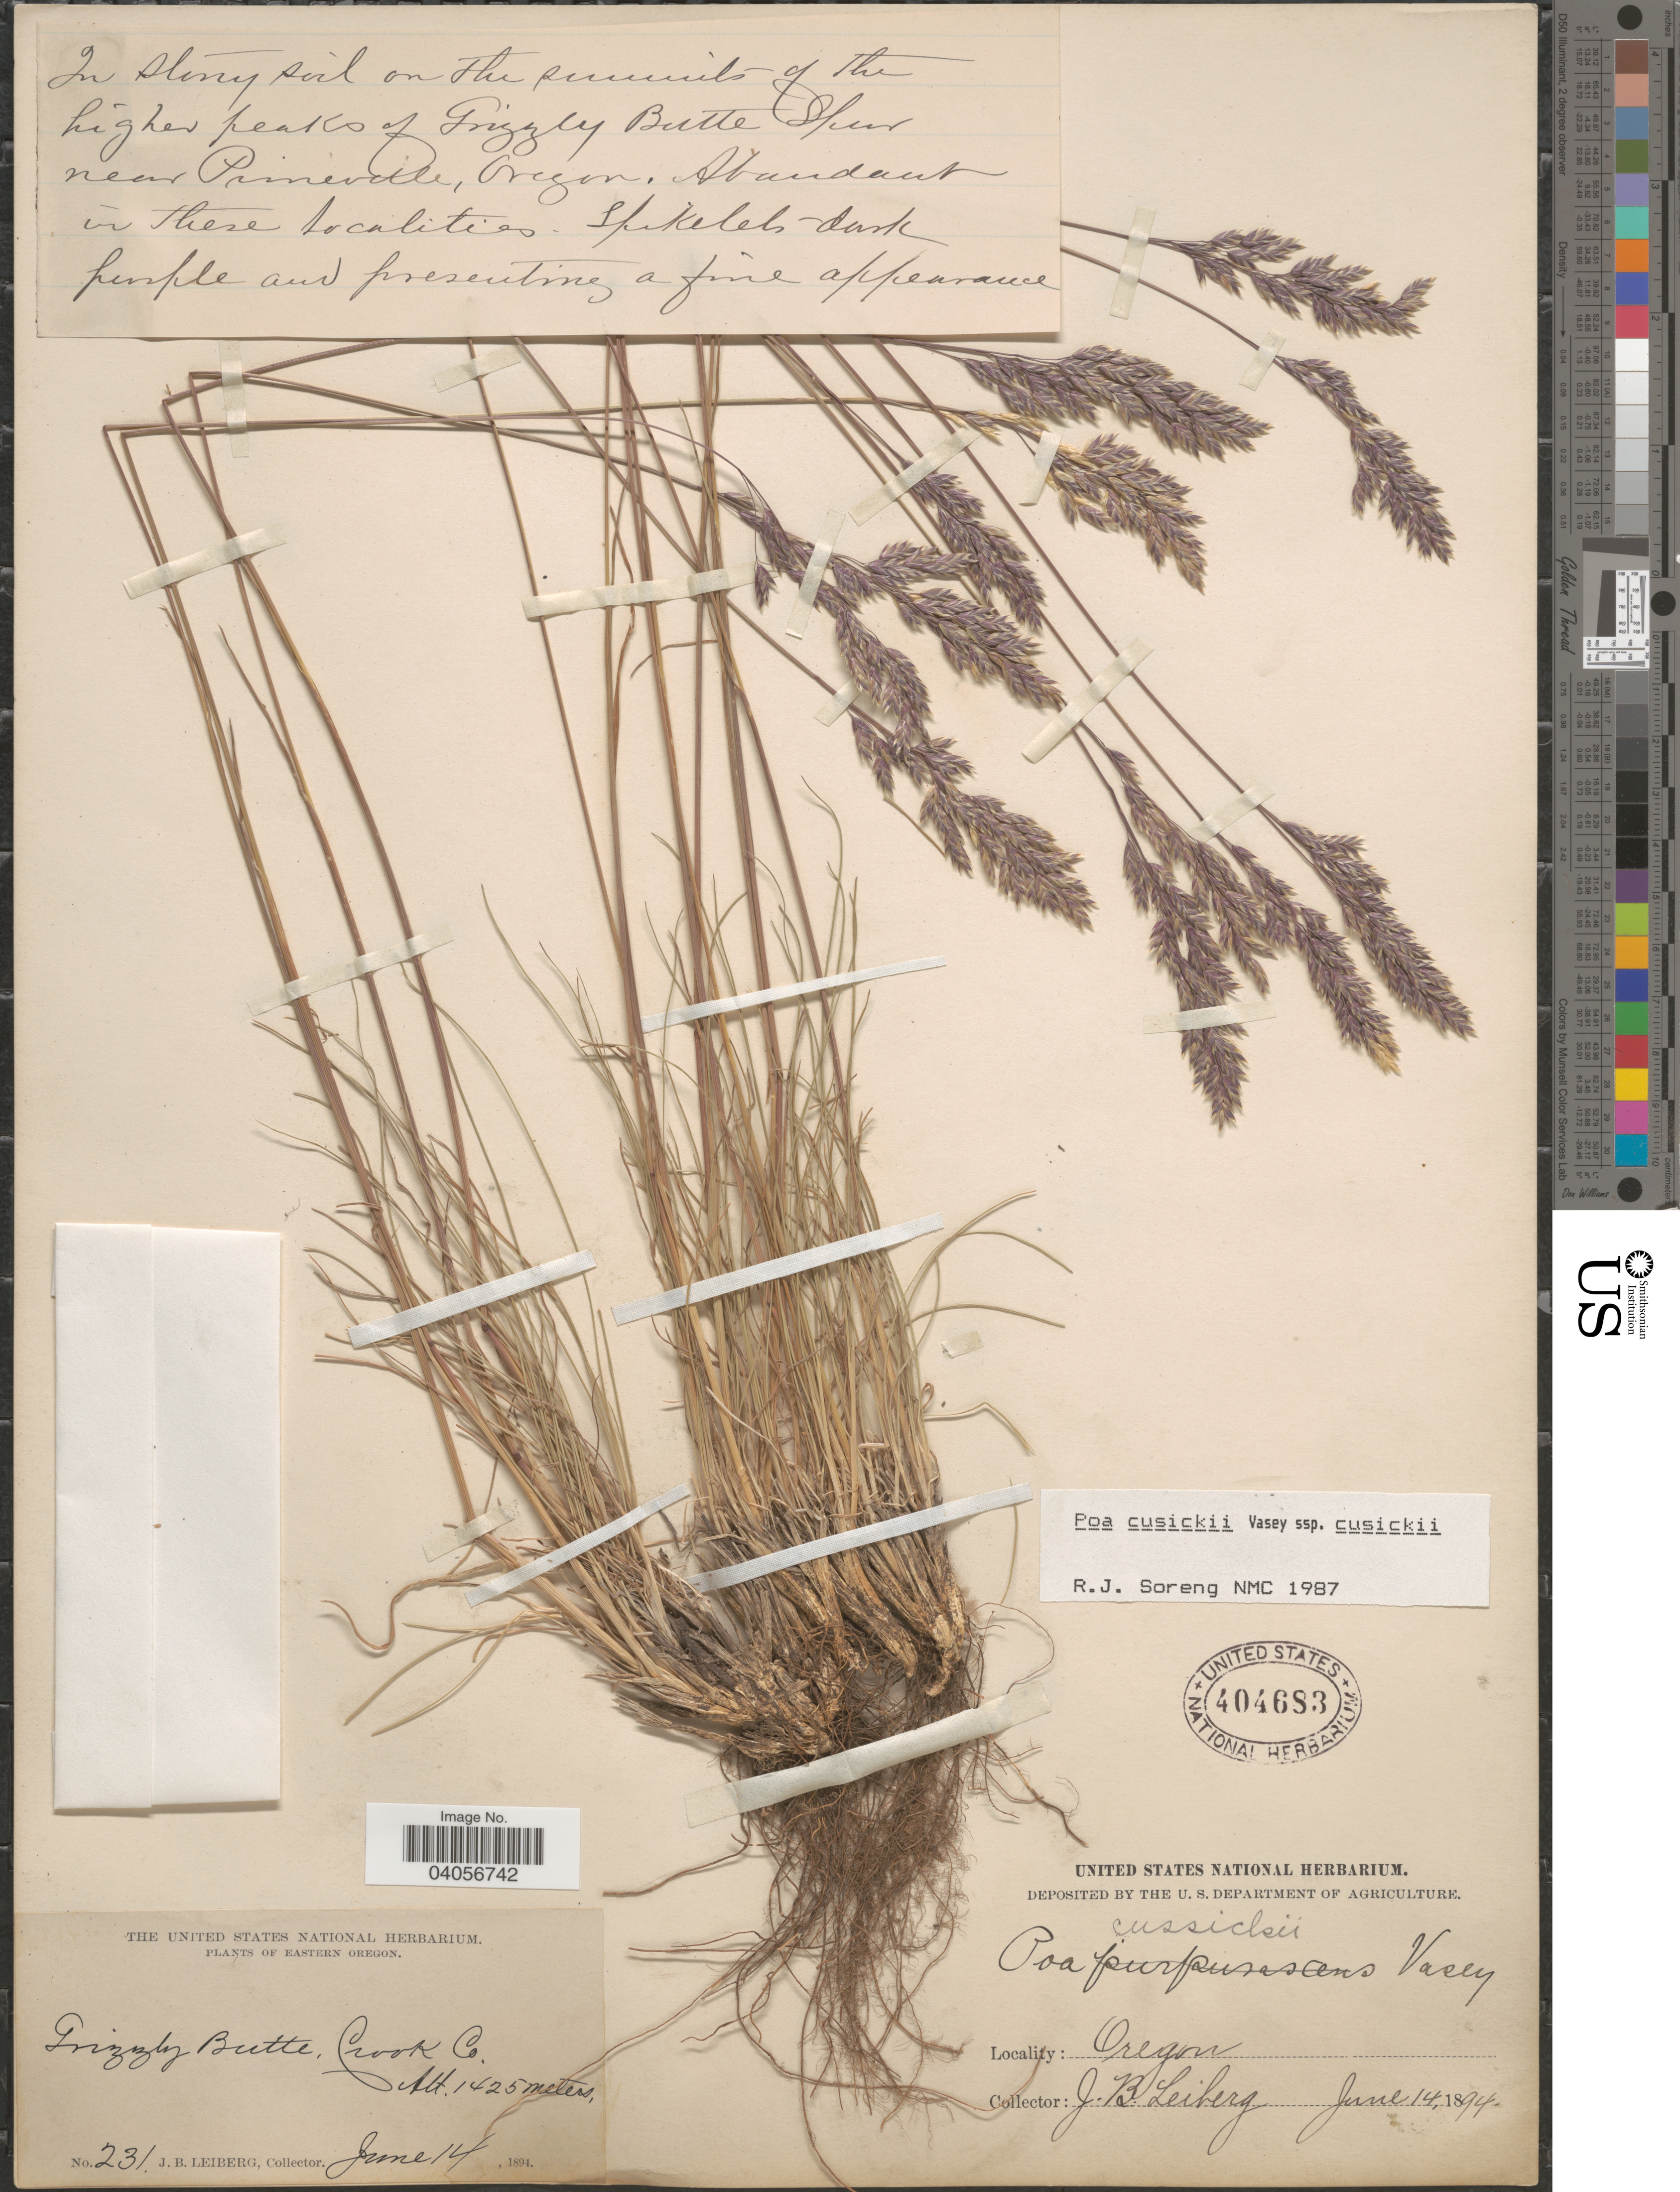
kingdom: Plantae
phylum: Tracheophyta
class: Liliopsida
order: Poales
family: Poaceae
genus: Poa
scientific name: Poa cusickii subsp. cusickii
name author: Vasey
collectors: J. B. Leiberg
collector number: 231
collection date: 1894-06-14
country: United States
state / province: Oregon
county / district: Crook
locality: Eastern Oregon. Grizzly Butte, Crook Co. In stony soil on the summits of the higher peaks of Grizzly Butte Spur near Prineville.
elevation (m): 1425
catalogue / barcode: US 404683